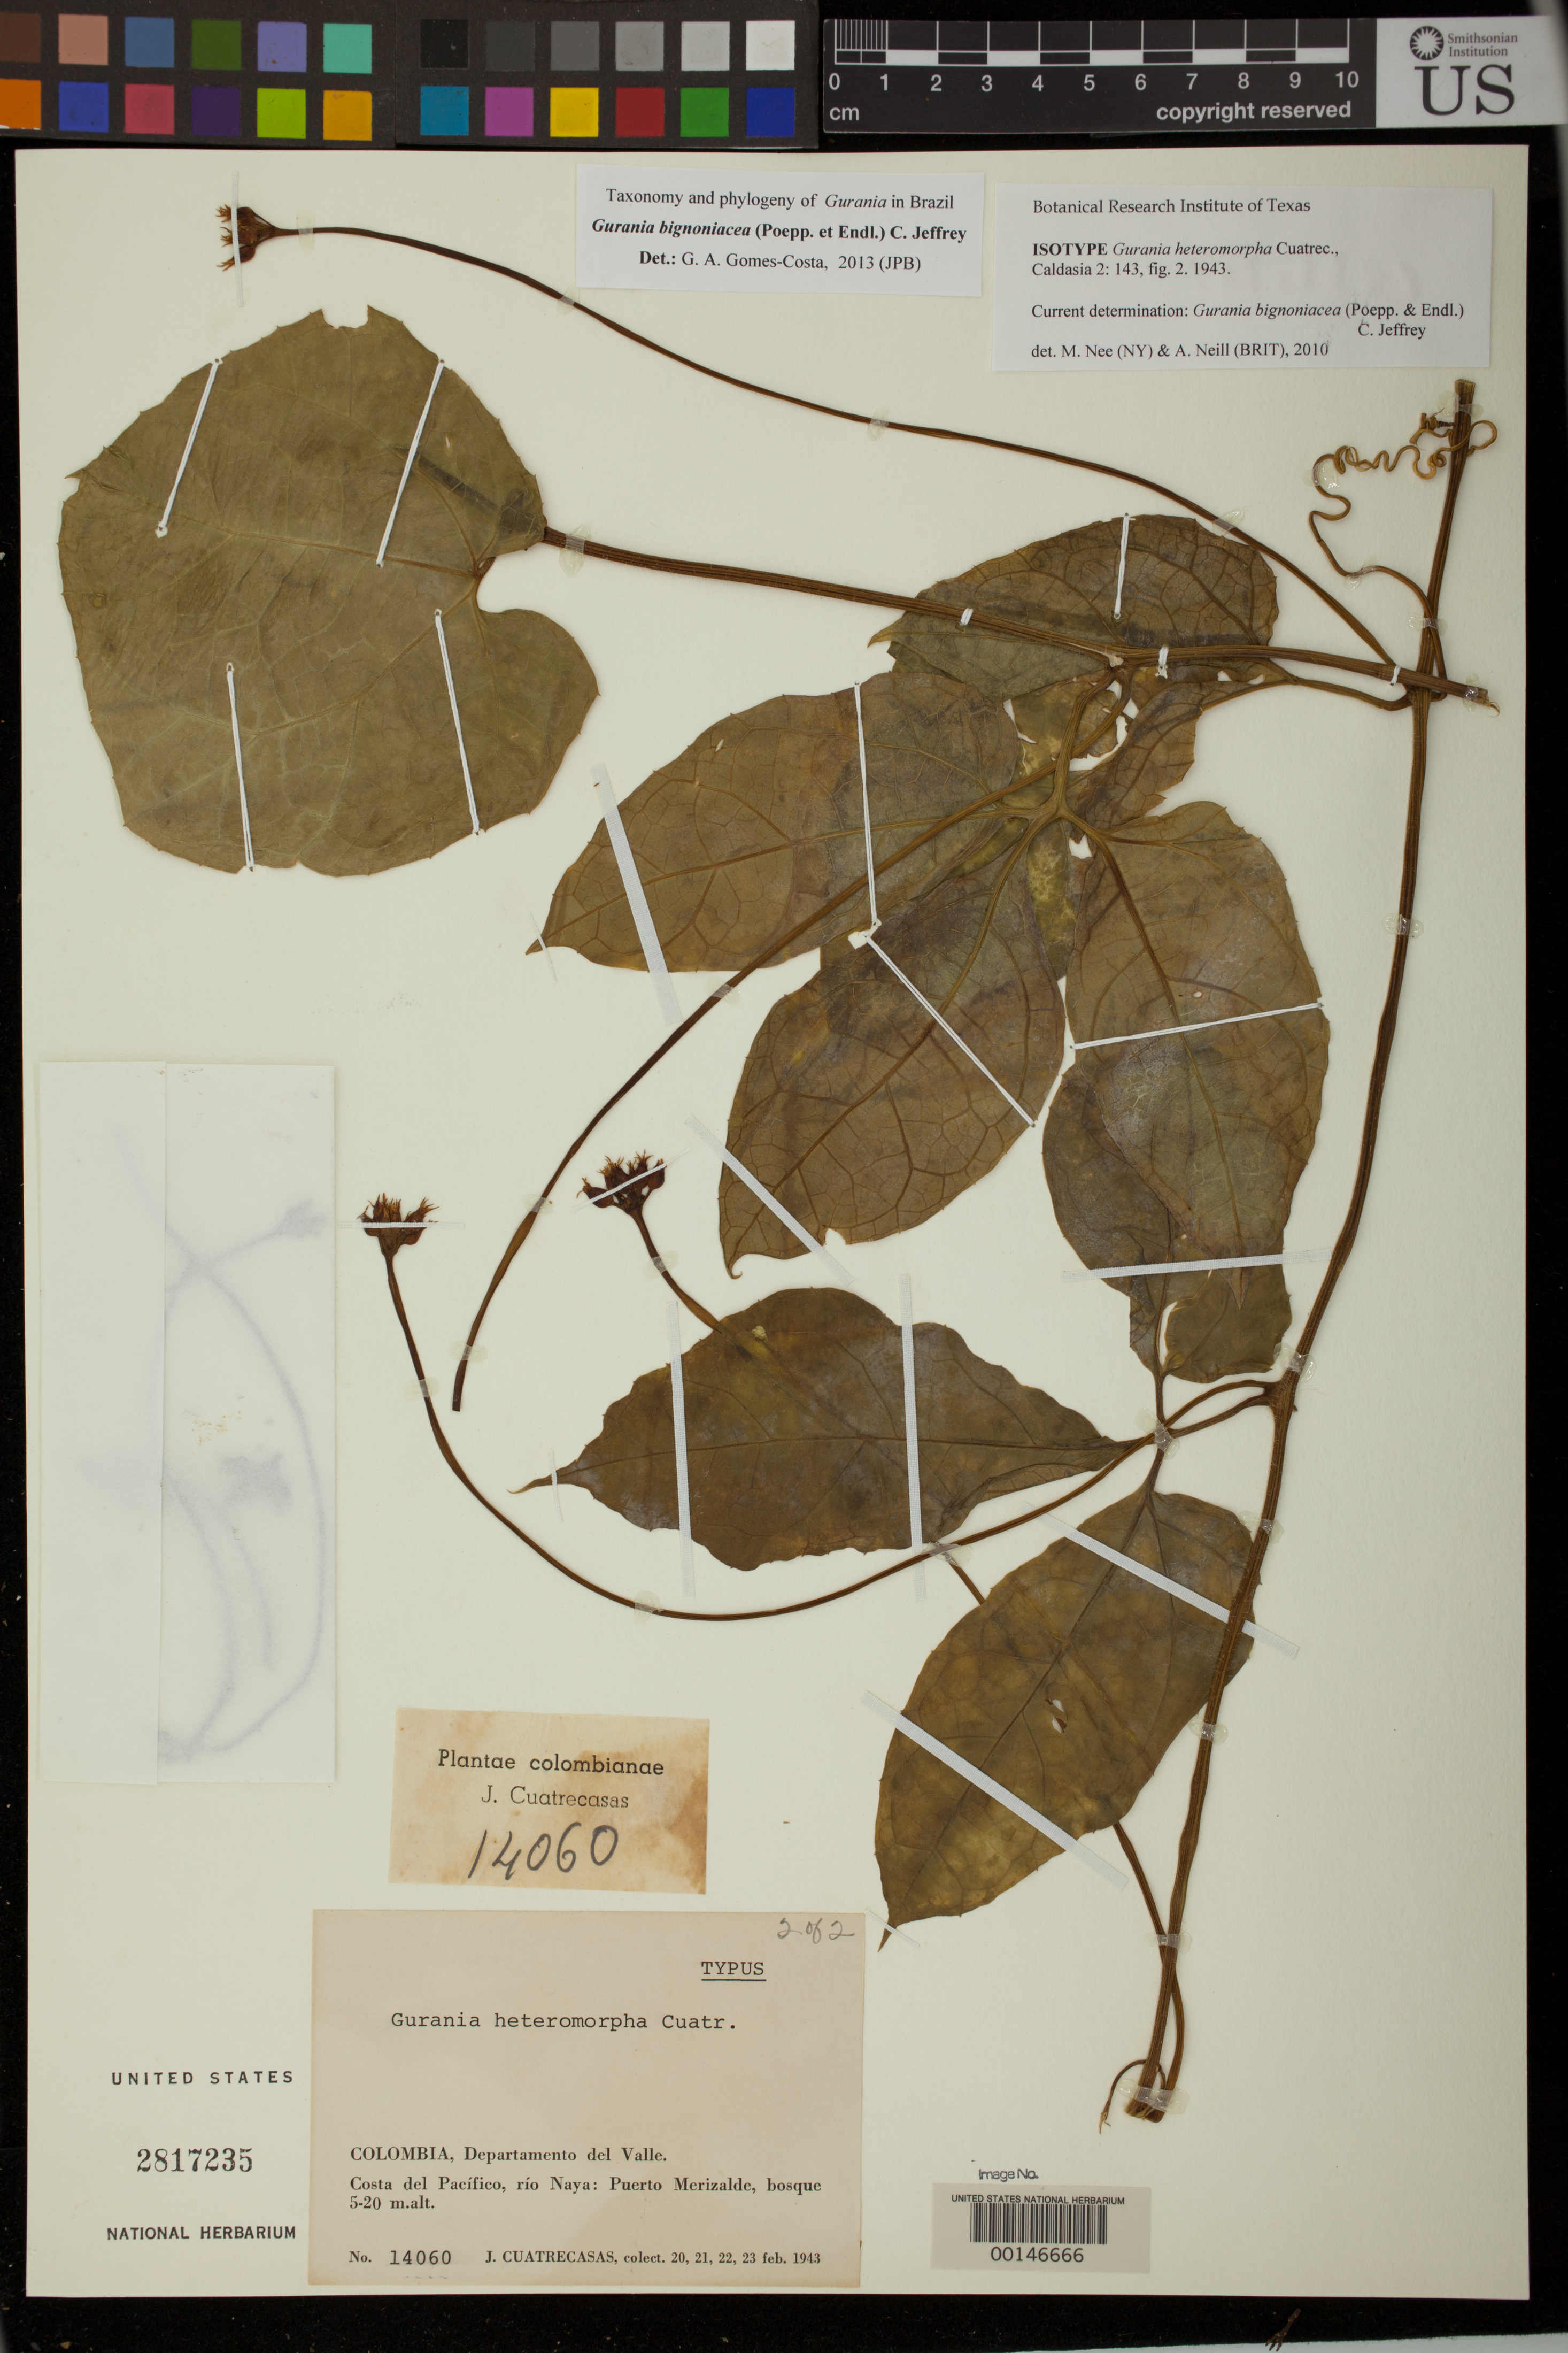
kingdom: Plantae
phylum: Tracheophyta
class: Magnoliopsida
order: Cucurbitales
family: Cucurbitaceae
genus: Gurania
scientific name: Gurania heteromorpha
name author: Cuatrec.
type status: Isotype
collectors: J. Cuatrecasas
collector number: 14060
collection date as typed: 20 Feb 1943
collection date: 1943-02-20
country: Colombia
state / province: Valle del Cauca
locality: Pacific Coast, Rio Naya, Puerto Merizalde.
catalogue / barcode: US 2817235